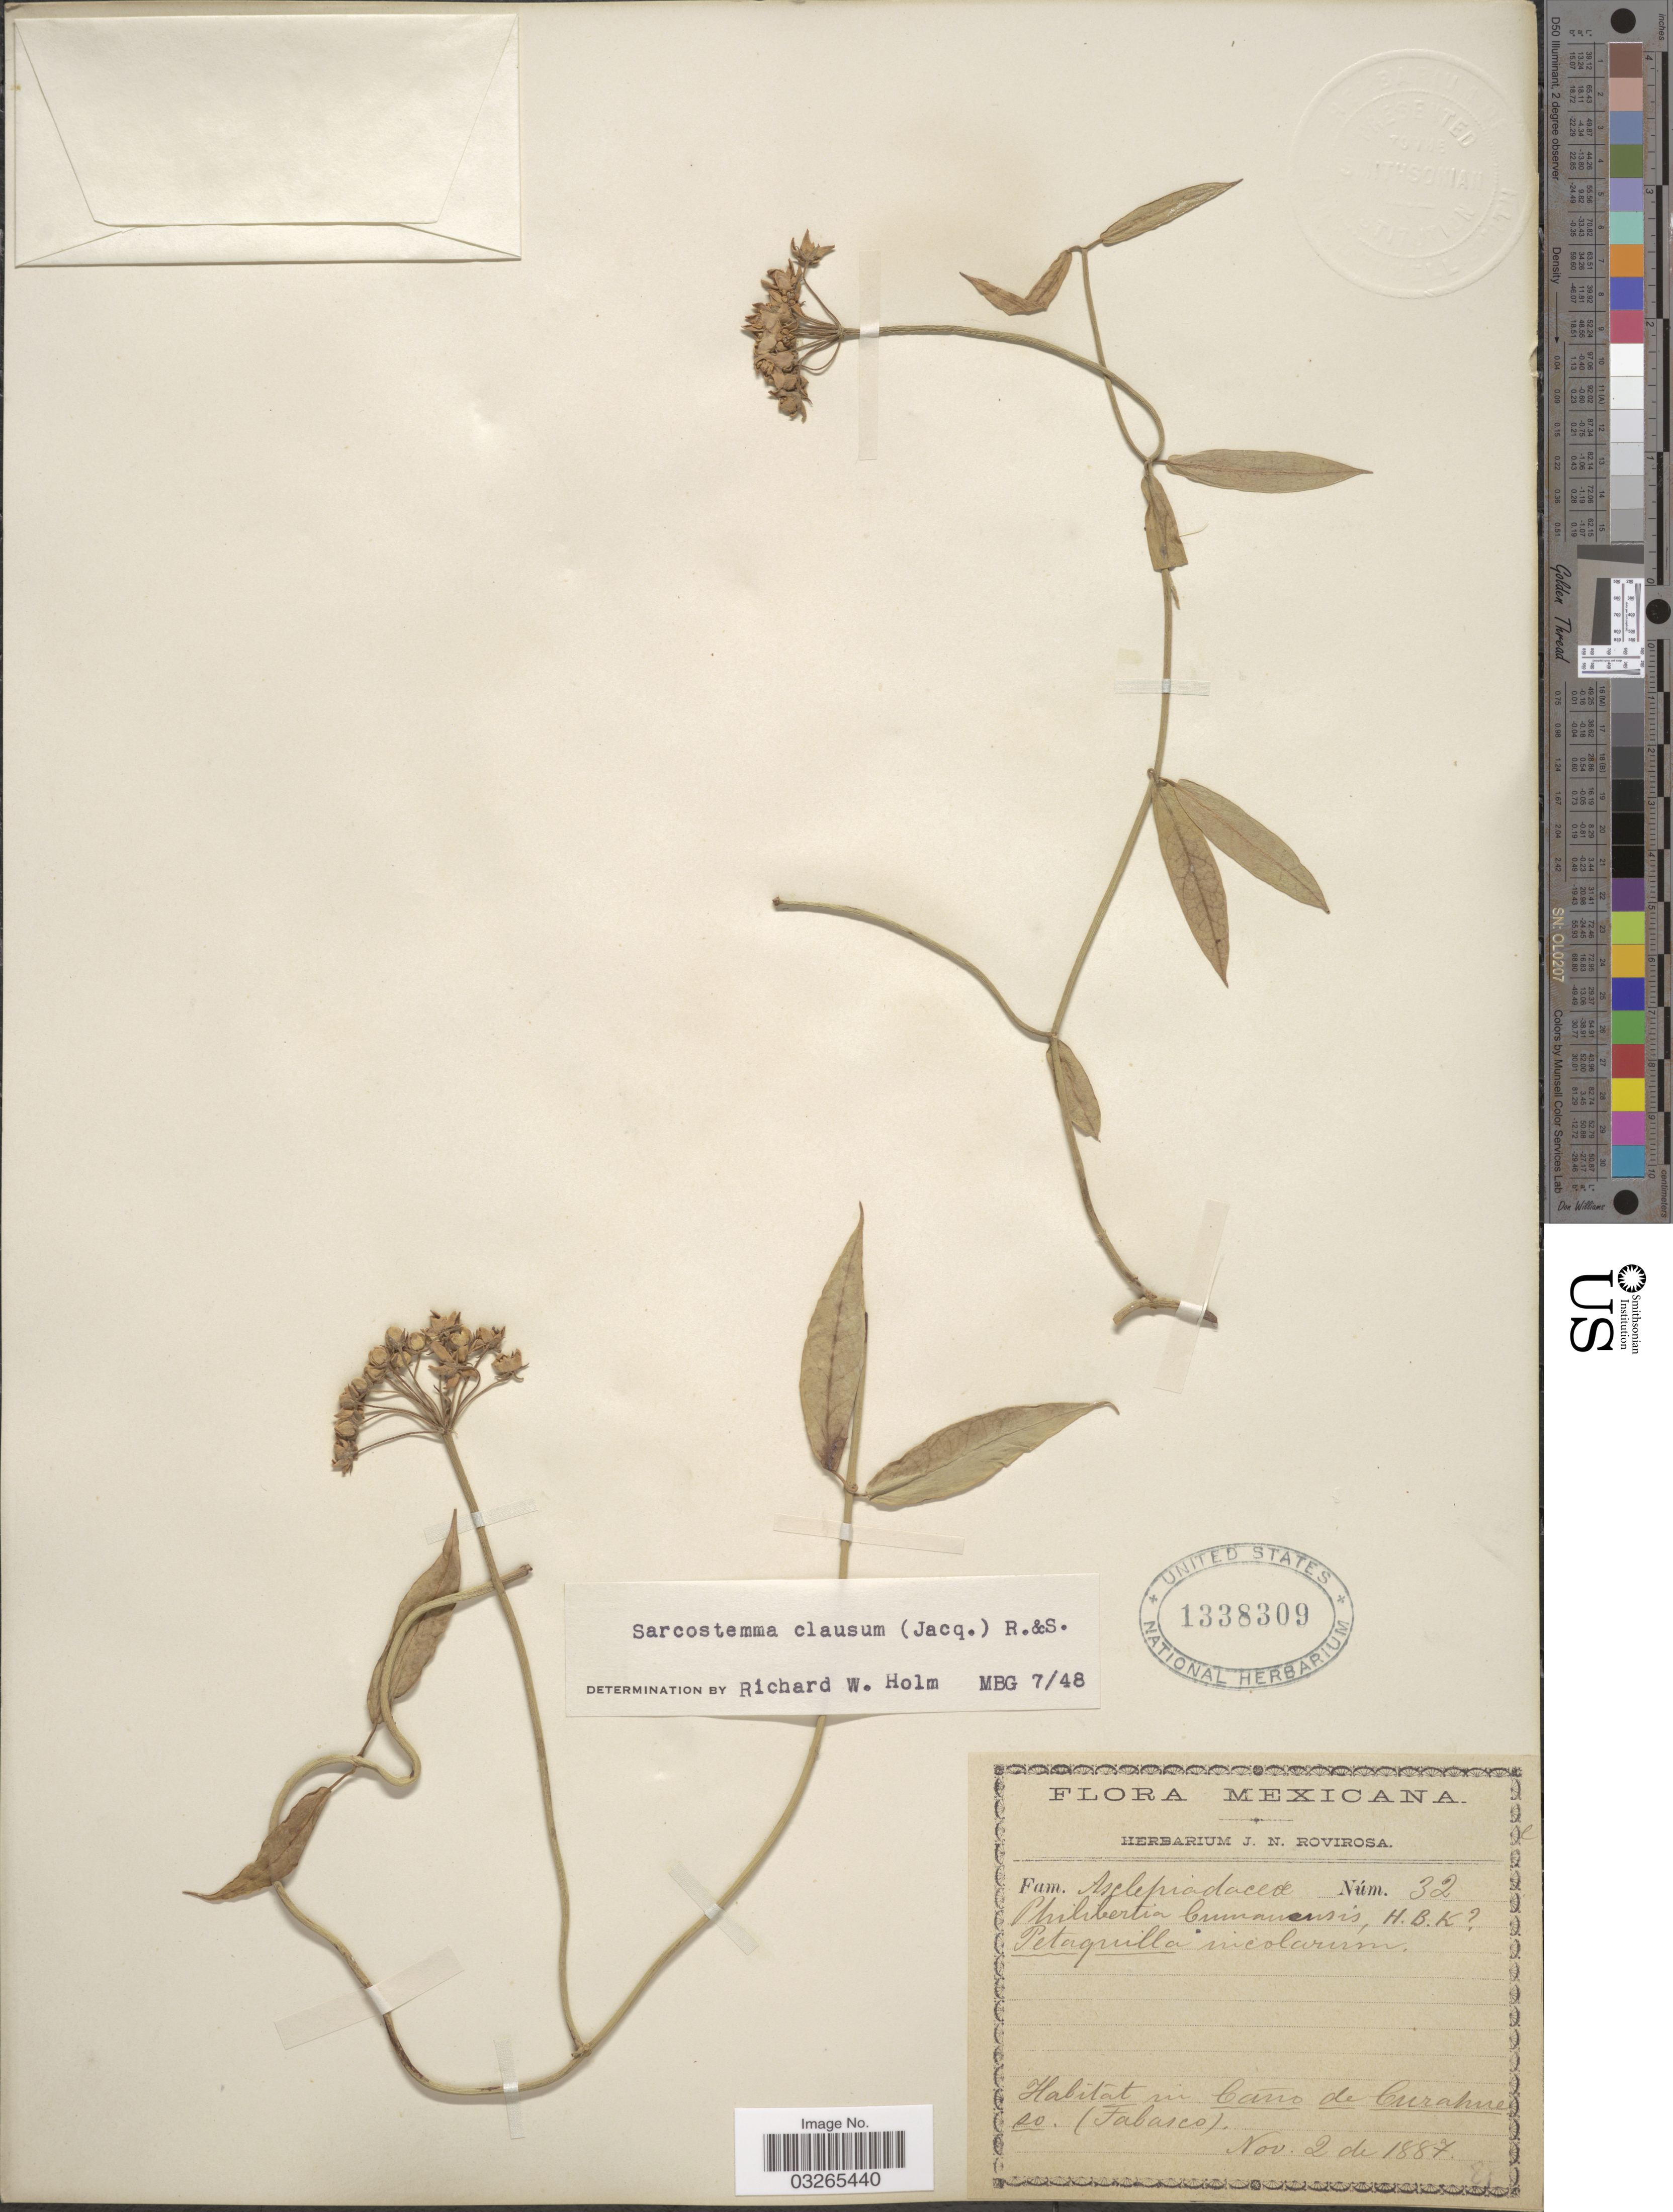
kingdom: Plantae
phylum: Tracheophyta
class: Magnoliopsida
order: Gentianales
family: Apocynaceae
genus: Sarcostemma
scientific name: Sarcostemma clausum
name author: (Jacq.) Schult.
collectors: ex herb. J. N. Rovirosa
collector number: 32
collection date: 1887-11-02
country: Mexico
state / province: Tabasco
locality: In Cerro de Curahueso (Tabasco).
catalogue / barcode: US 1338309